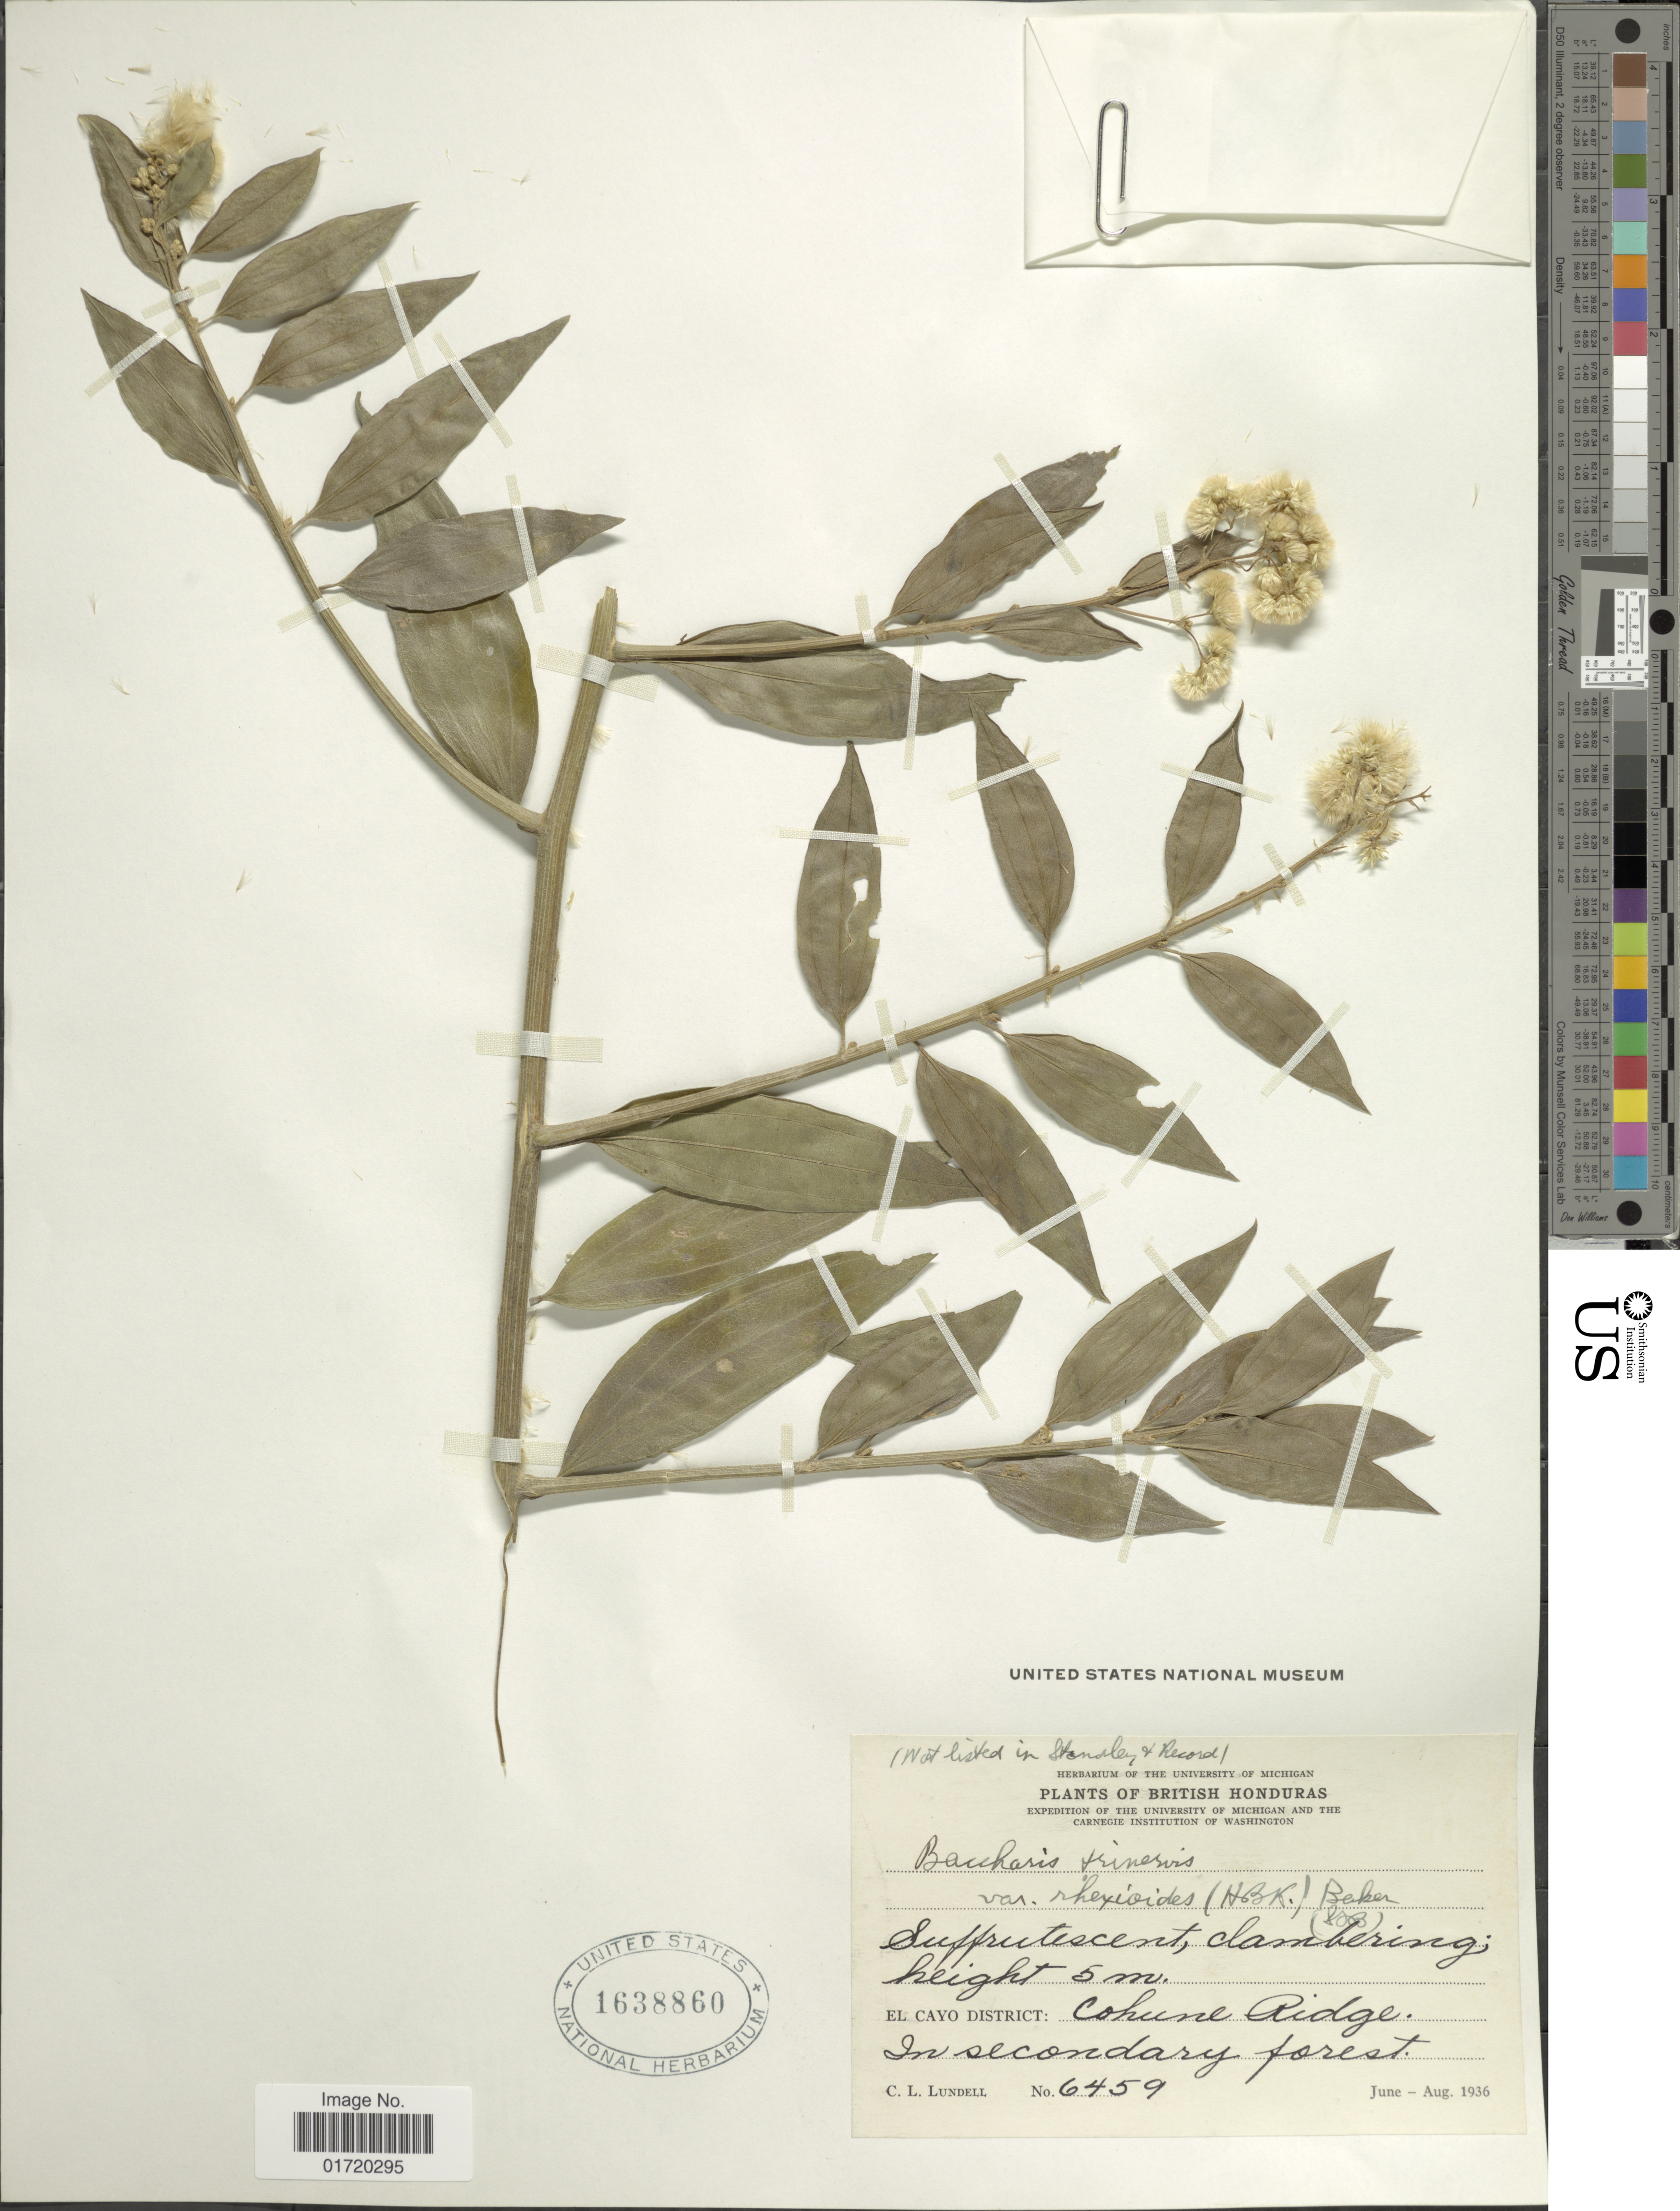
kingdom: Plantae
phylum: Tracheophyta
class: Magnoliopsida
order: Asterales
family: Asteraceae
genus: Baccharis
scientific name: Baccharis trinervis var. rhexioides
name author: (Kunth) Baker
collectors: C. L. Lundell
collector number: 6459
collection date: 1936-06/1936-08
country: Belize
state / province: Cayo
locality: British Honduras, El Cayo District, Cohune Ridge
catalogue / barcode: US 1638860